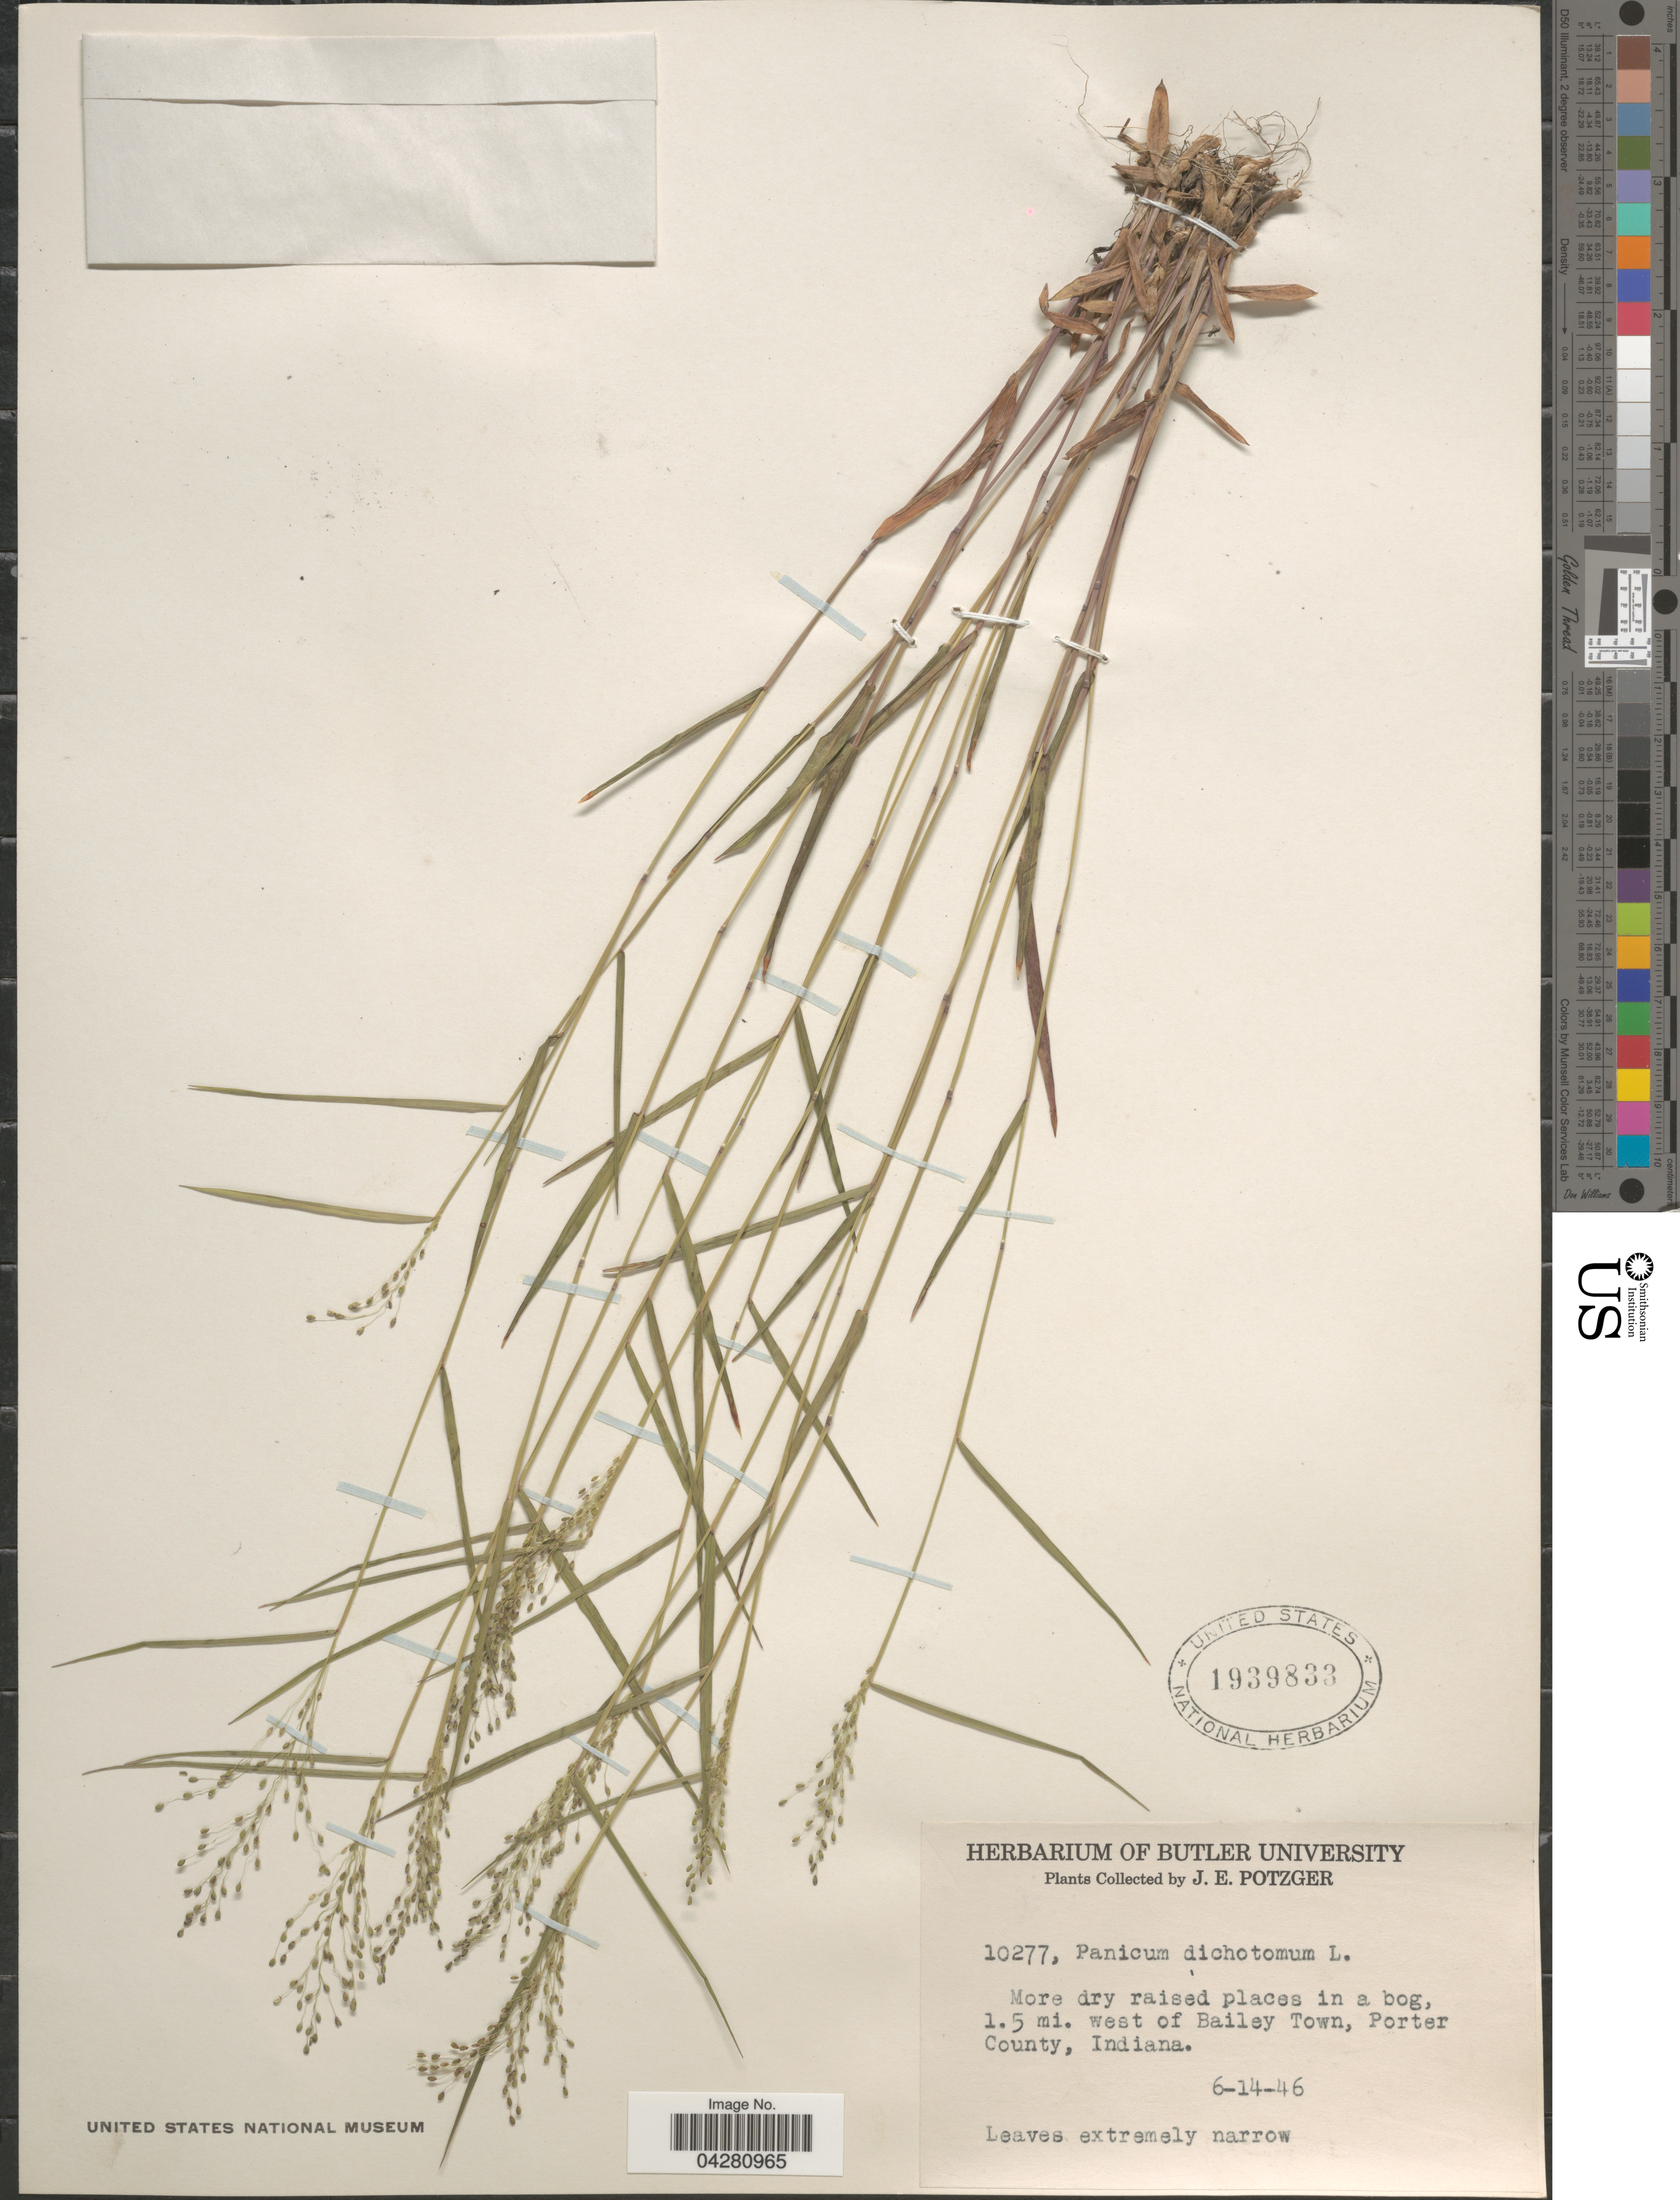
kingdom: Plantae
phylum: Tracheophyta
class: Liliopsida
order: Poales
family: Poaceae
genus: Dichanthelium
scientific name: Dichanthelium dichotomum var. dichotomum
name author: (L.) Gould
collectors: J. Potzger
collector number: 10277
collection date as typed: Transcribed d/m/y: 14/6/46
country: United States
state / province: Indiana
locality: More dry raised places in a bog, 1.5 mi. west of Bailey Town, Porter County.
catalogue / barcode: US 1939833